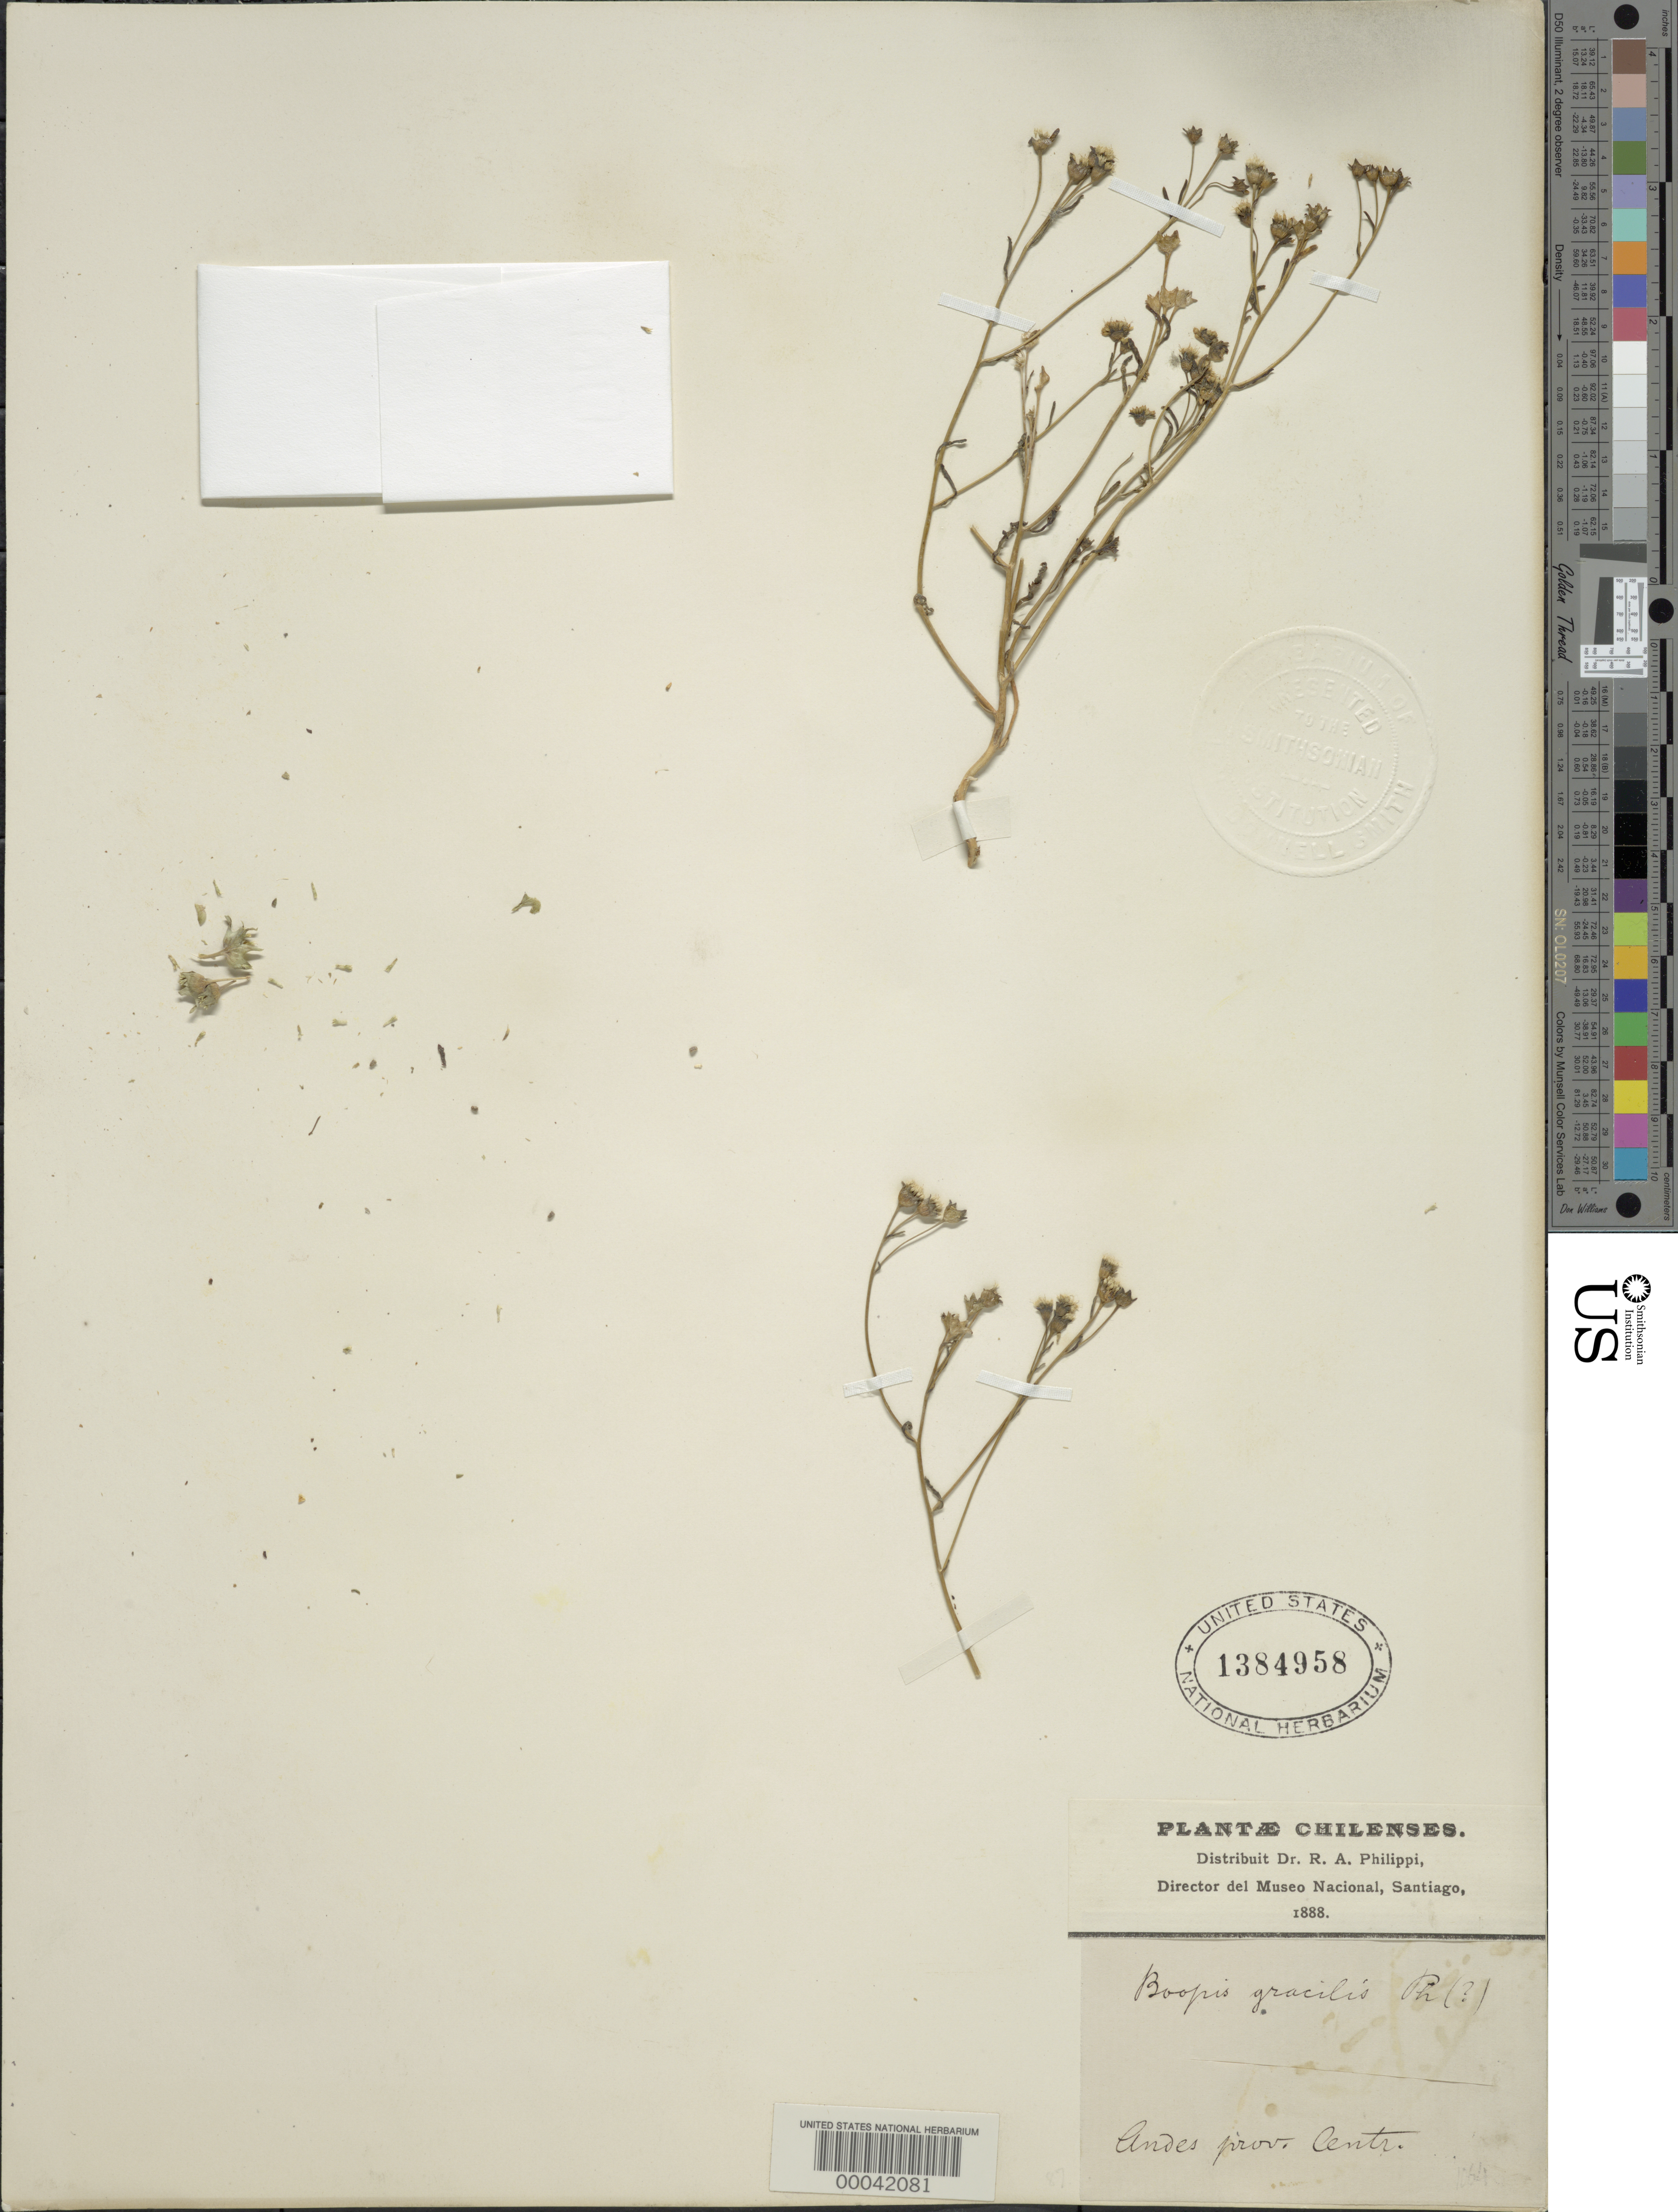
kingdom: Plantae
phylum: Tracheophyta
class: Magnoliopsida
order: Asterales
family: Calyceraceae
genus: Boopis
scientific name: Boopis gracilis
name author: Phil.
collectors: R. A. Philippi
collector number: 1064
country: Argentina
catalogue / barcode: US 1384958